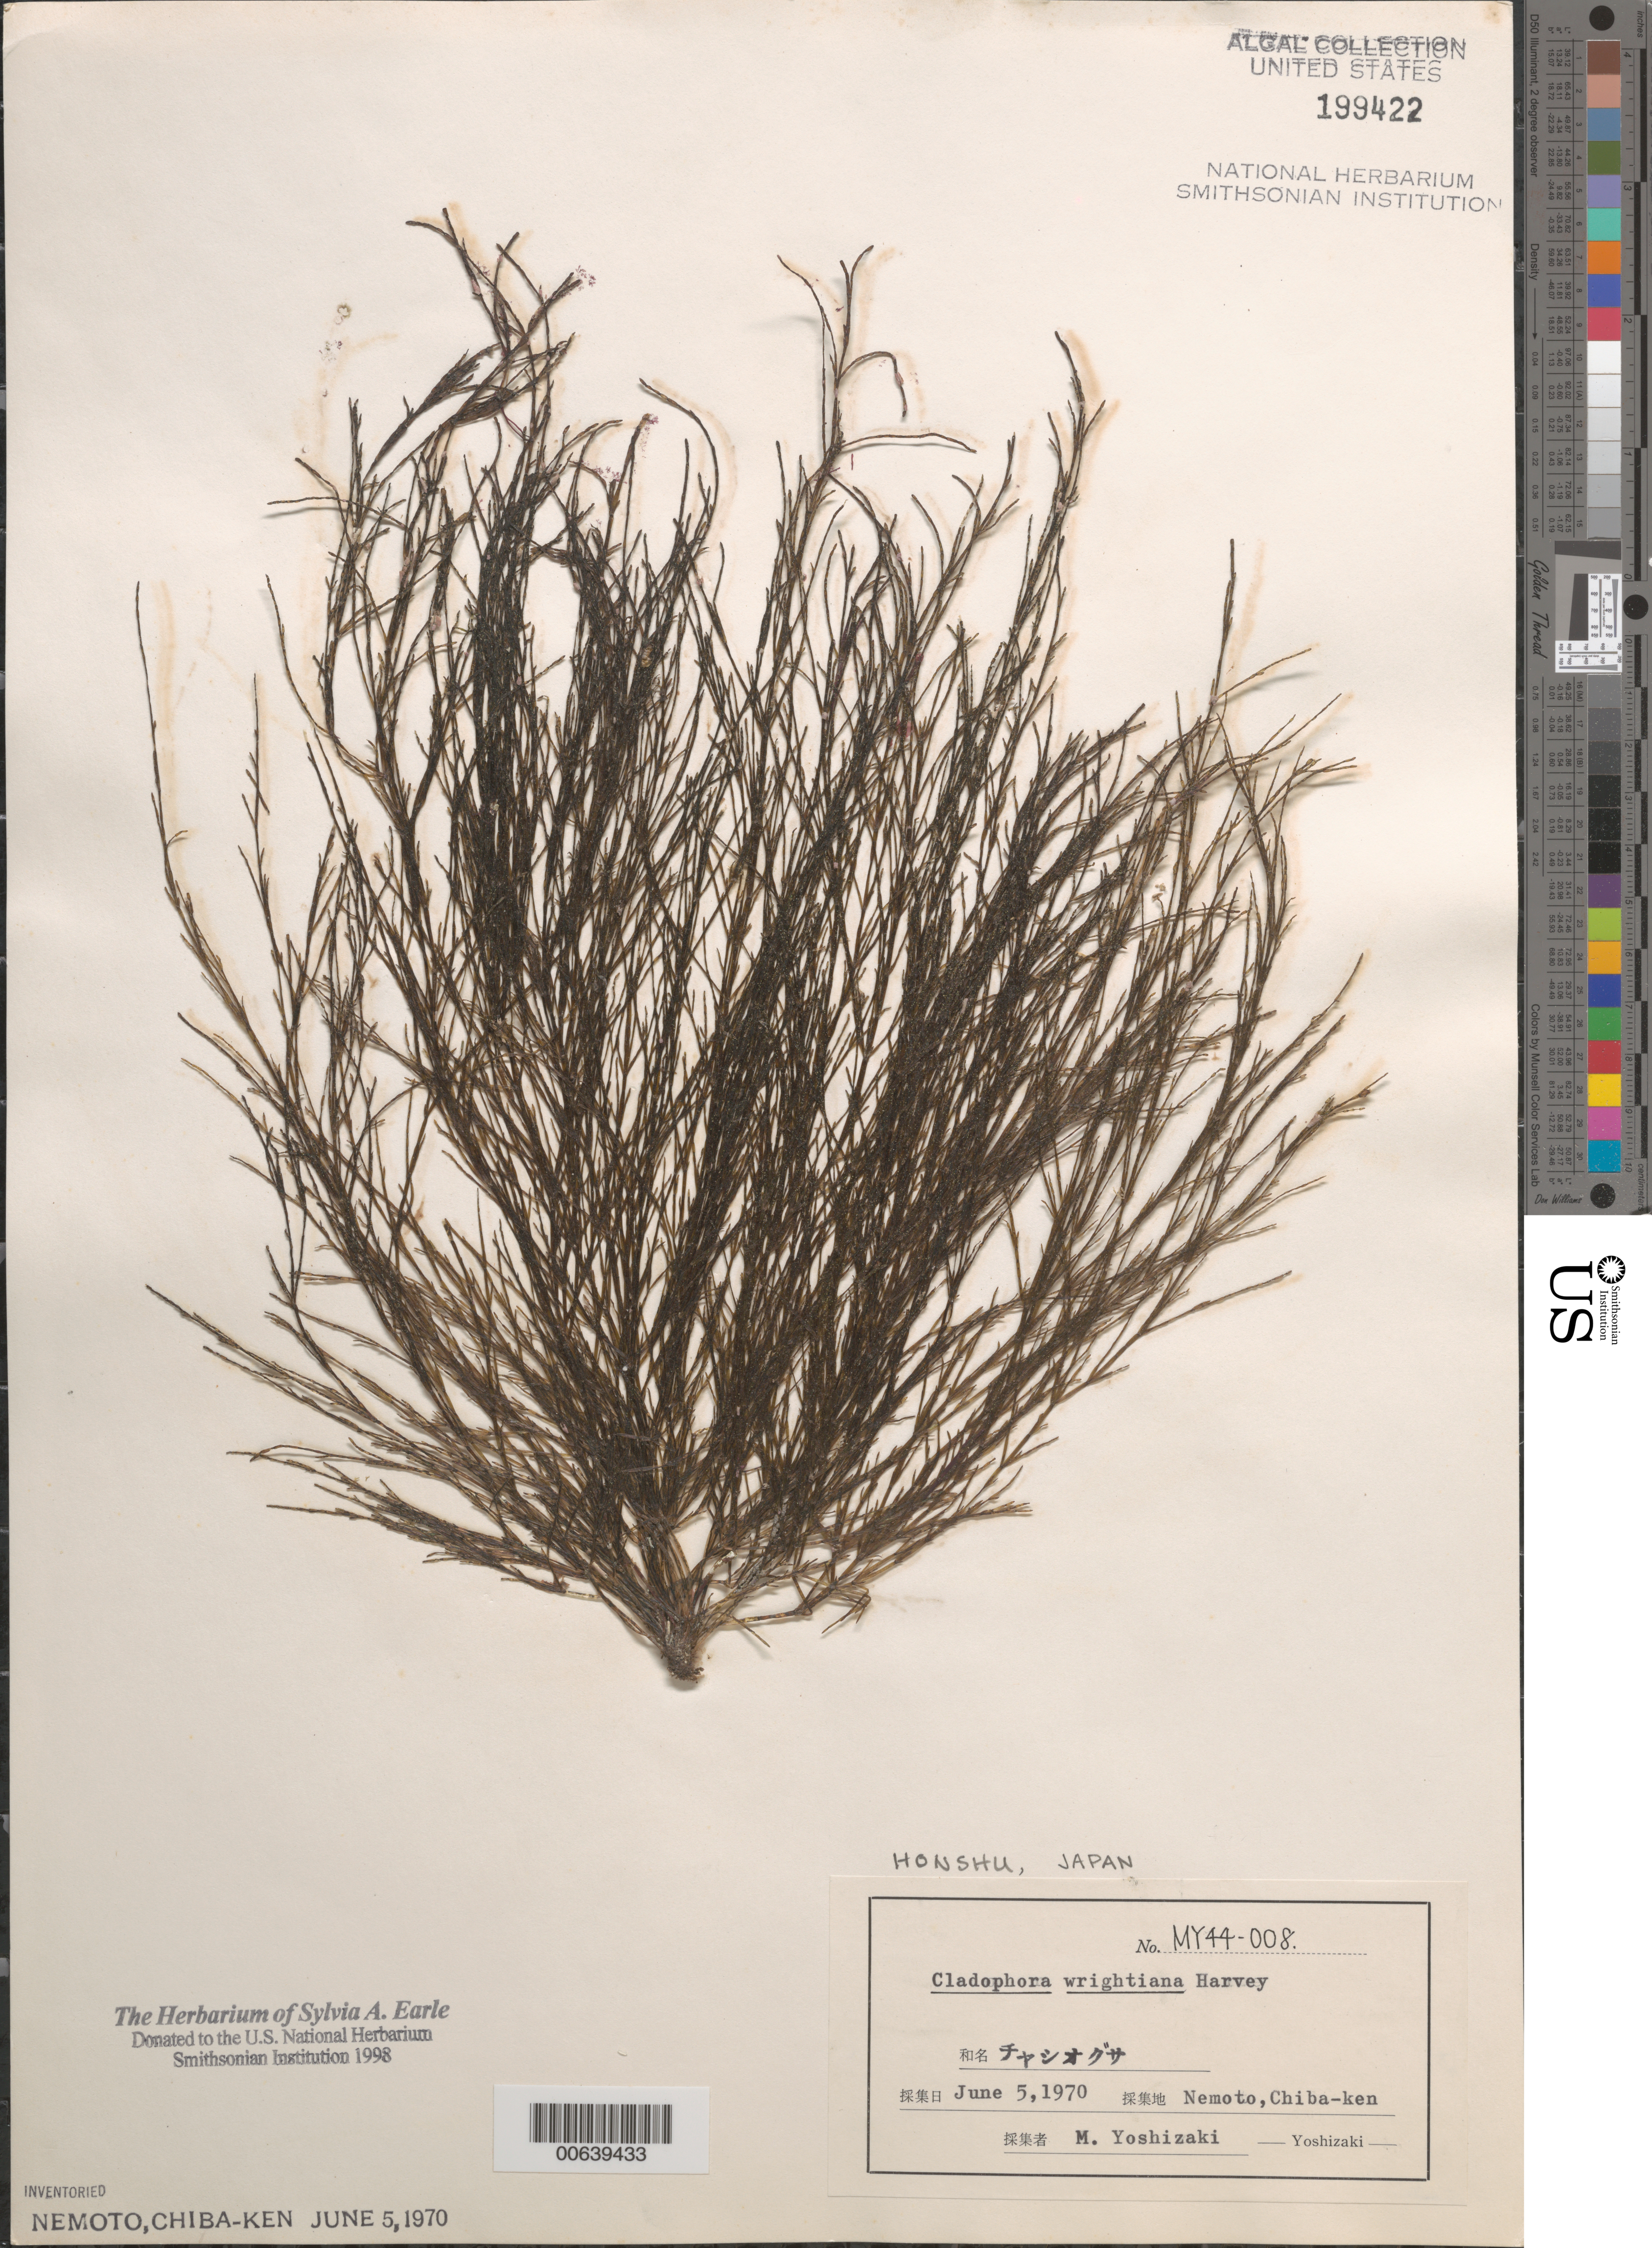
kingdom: Plantae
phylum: Chlorophyta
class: Ulvophyceae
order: Cladophorales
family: Cladophoraceae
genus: Cladophora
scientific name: Cladophora wrightiana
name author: Harv.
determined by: Yoshizaki, M.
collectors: M. Yoshizaki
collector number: My 44-008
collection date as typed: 05 Jun 1970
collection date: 1970-06-05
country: Japan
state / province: Tiba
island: Honshu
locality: Nemoto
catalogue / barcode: US 199422